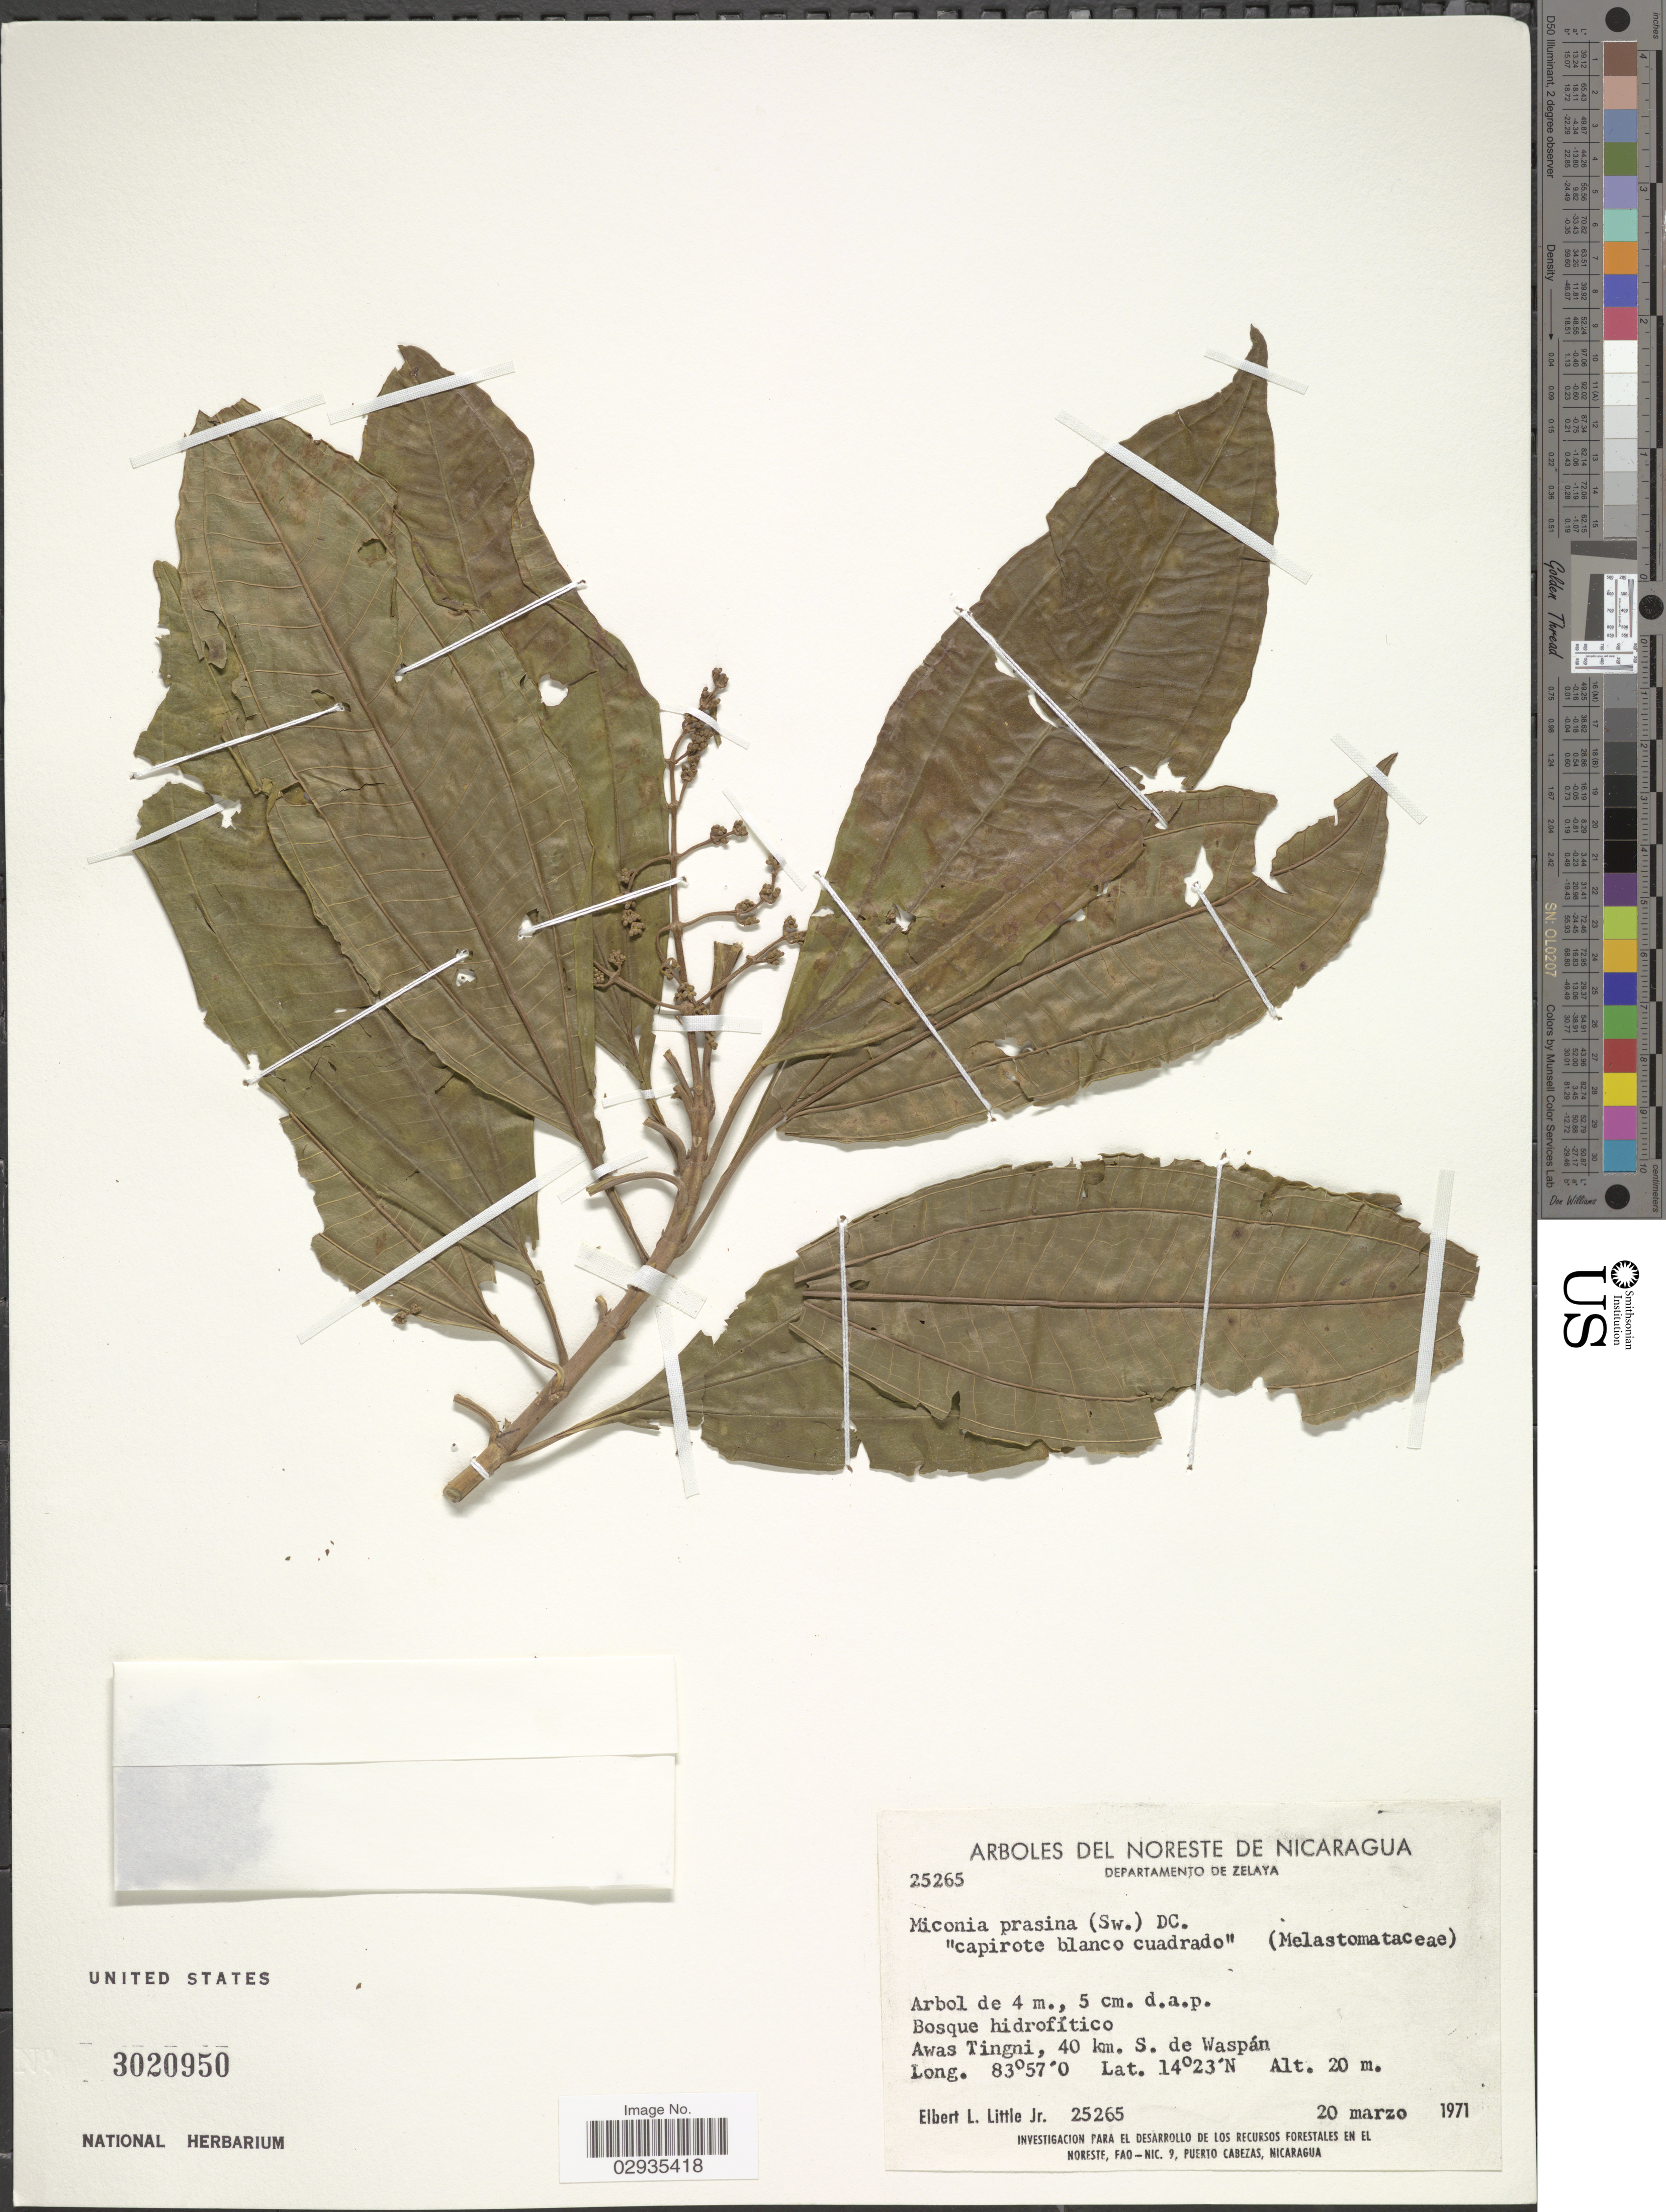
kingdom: Plantae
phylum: Tracheophyta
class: Magnoliopsida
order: Myrtales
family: Melastomataceae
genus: Miconia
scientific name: Miconia prasina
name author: (Sw.) DC.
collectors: E. L. Little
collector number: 25265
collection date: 1971-03-20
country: Nicaragua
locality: Noreste de Nicaragua, Departamento de Zelaya, Awas Tingni, 40 km. S. de Waspán.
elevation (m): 20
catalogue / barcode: US 3020950